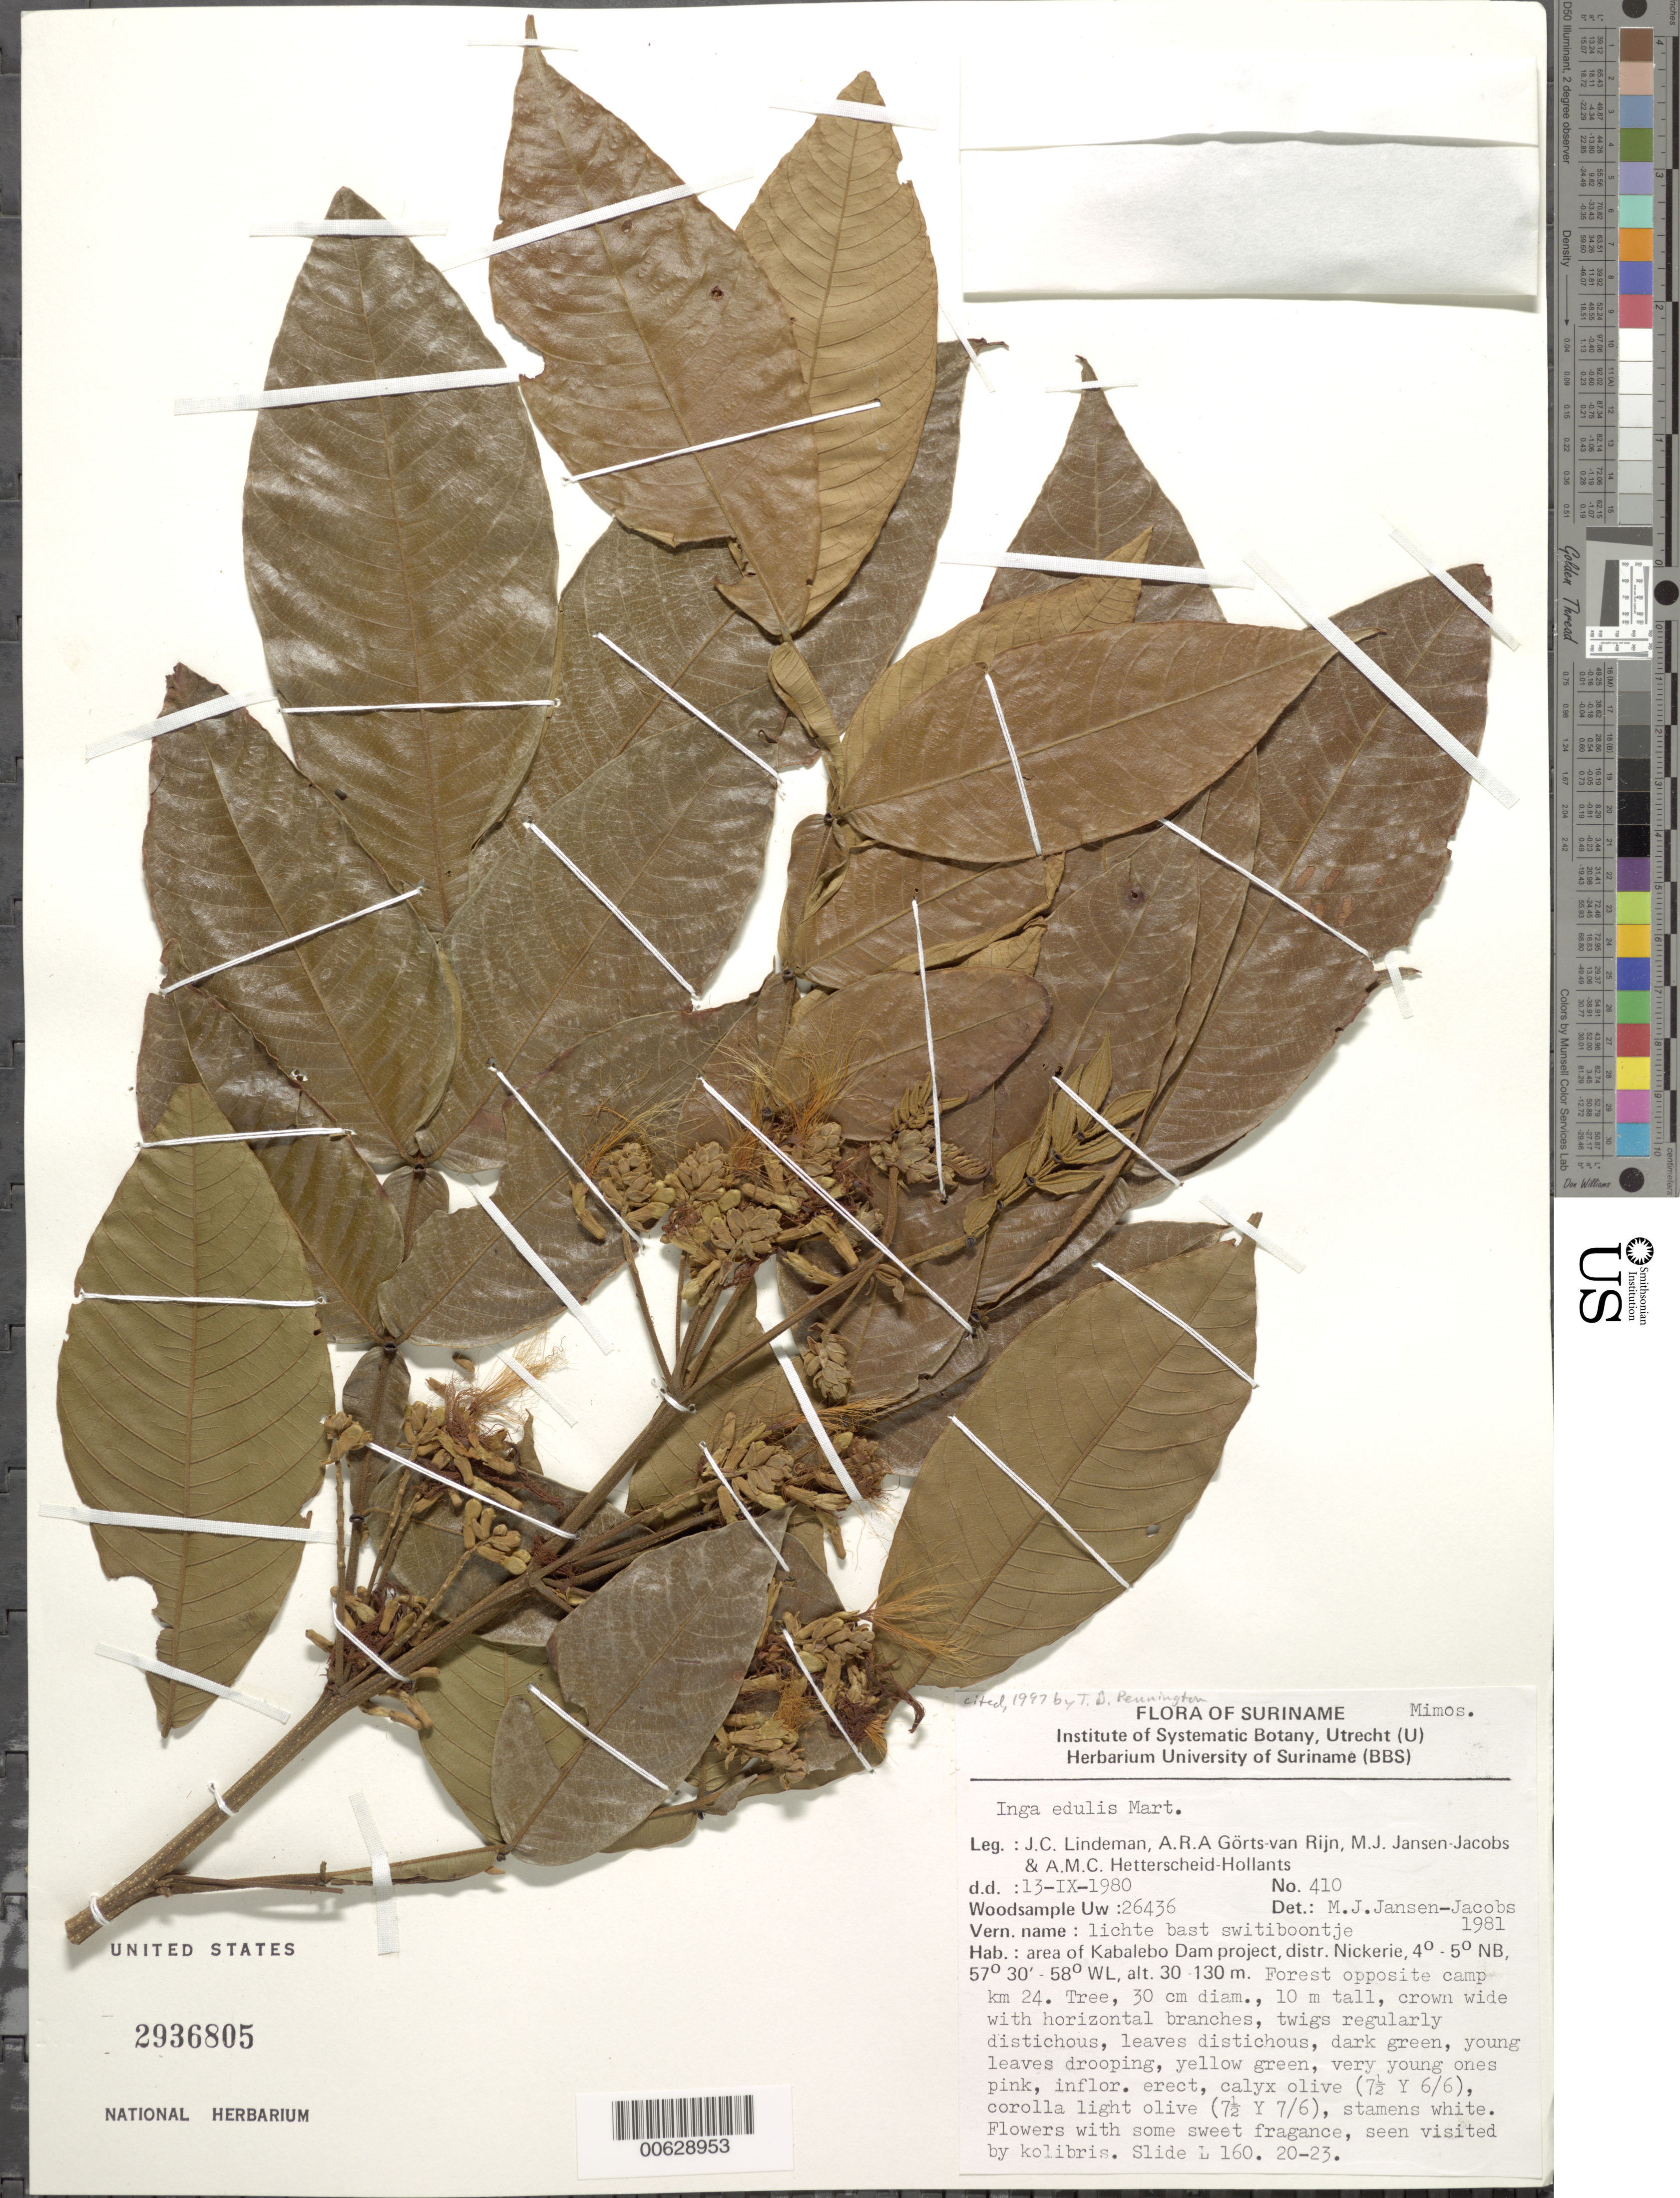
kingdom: Plantae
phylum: Tracheophyta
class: Magnoliopsida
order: Fabales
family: Fabaceae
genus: Inga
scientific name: Inga edulis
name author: Mart.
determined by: Jansen-Jacobs, M. J., (U), Nationaal Herbarium Nederland, Utrecht University branch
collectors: J. C. Lindeman, A. .R. A. Görts-van Rijn, M. J. Jansen-Jacobs & A. Hetterscheid-Hollants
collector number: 80 410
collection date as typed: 13-Sep-80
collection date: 1980-09-13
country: Suriname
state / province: Nickerie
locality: Kabalebo Dam project area, opposite camp km 24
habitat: Forest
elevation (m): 30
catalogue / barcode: US 2936805